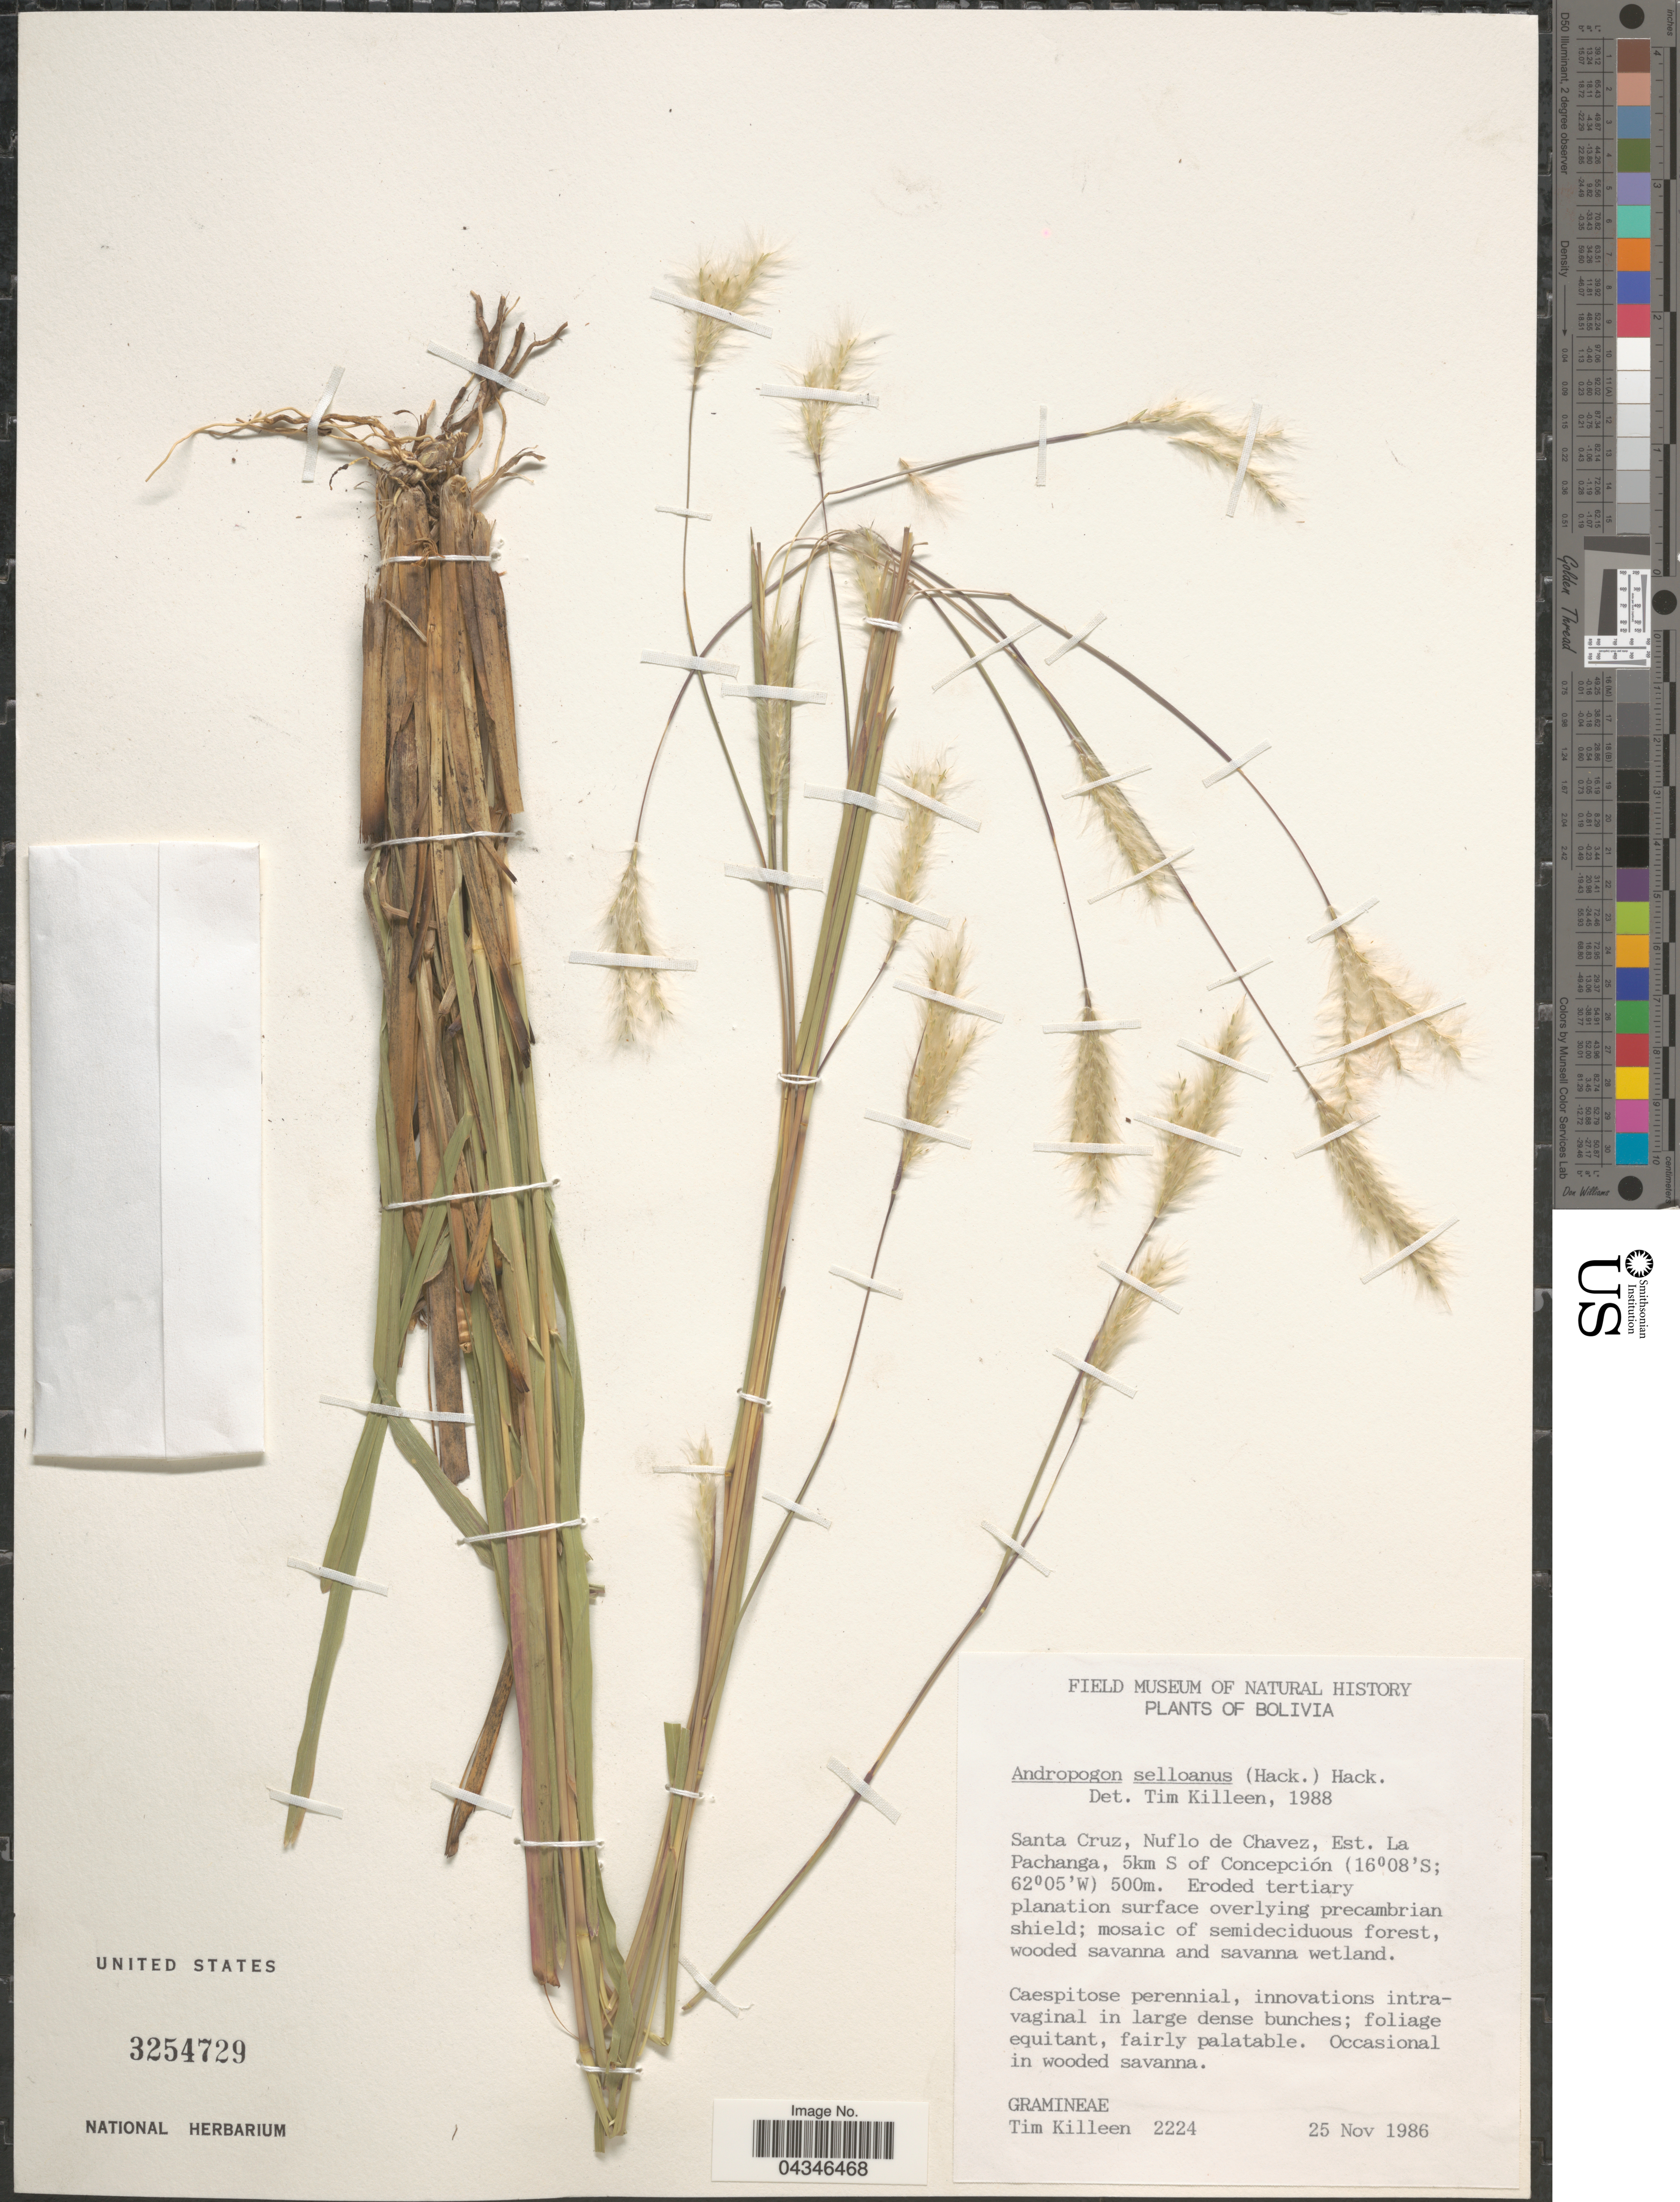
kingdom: Plantae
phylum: Tracheophyta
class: Liliopsida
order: Poales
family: Poaceae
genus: Andropogon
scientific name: Andropogon selloanus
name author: (Hack.) Hack.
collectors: T. J. Killeen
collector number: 2224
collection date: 1986-11-25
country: Bolivia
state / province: Santa Cruz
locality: Nuflo de Chaves, Est. La Pachanga, 5km S of Concepción.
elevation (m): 500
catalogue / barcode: US 3254729